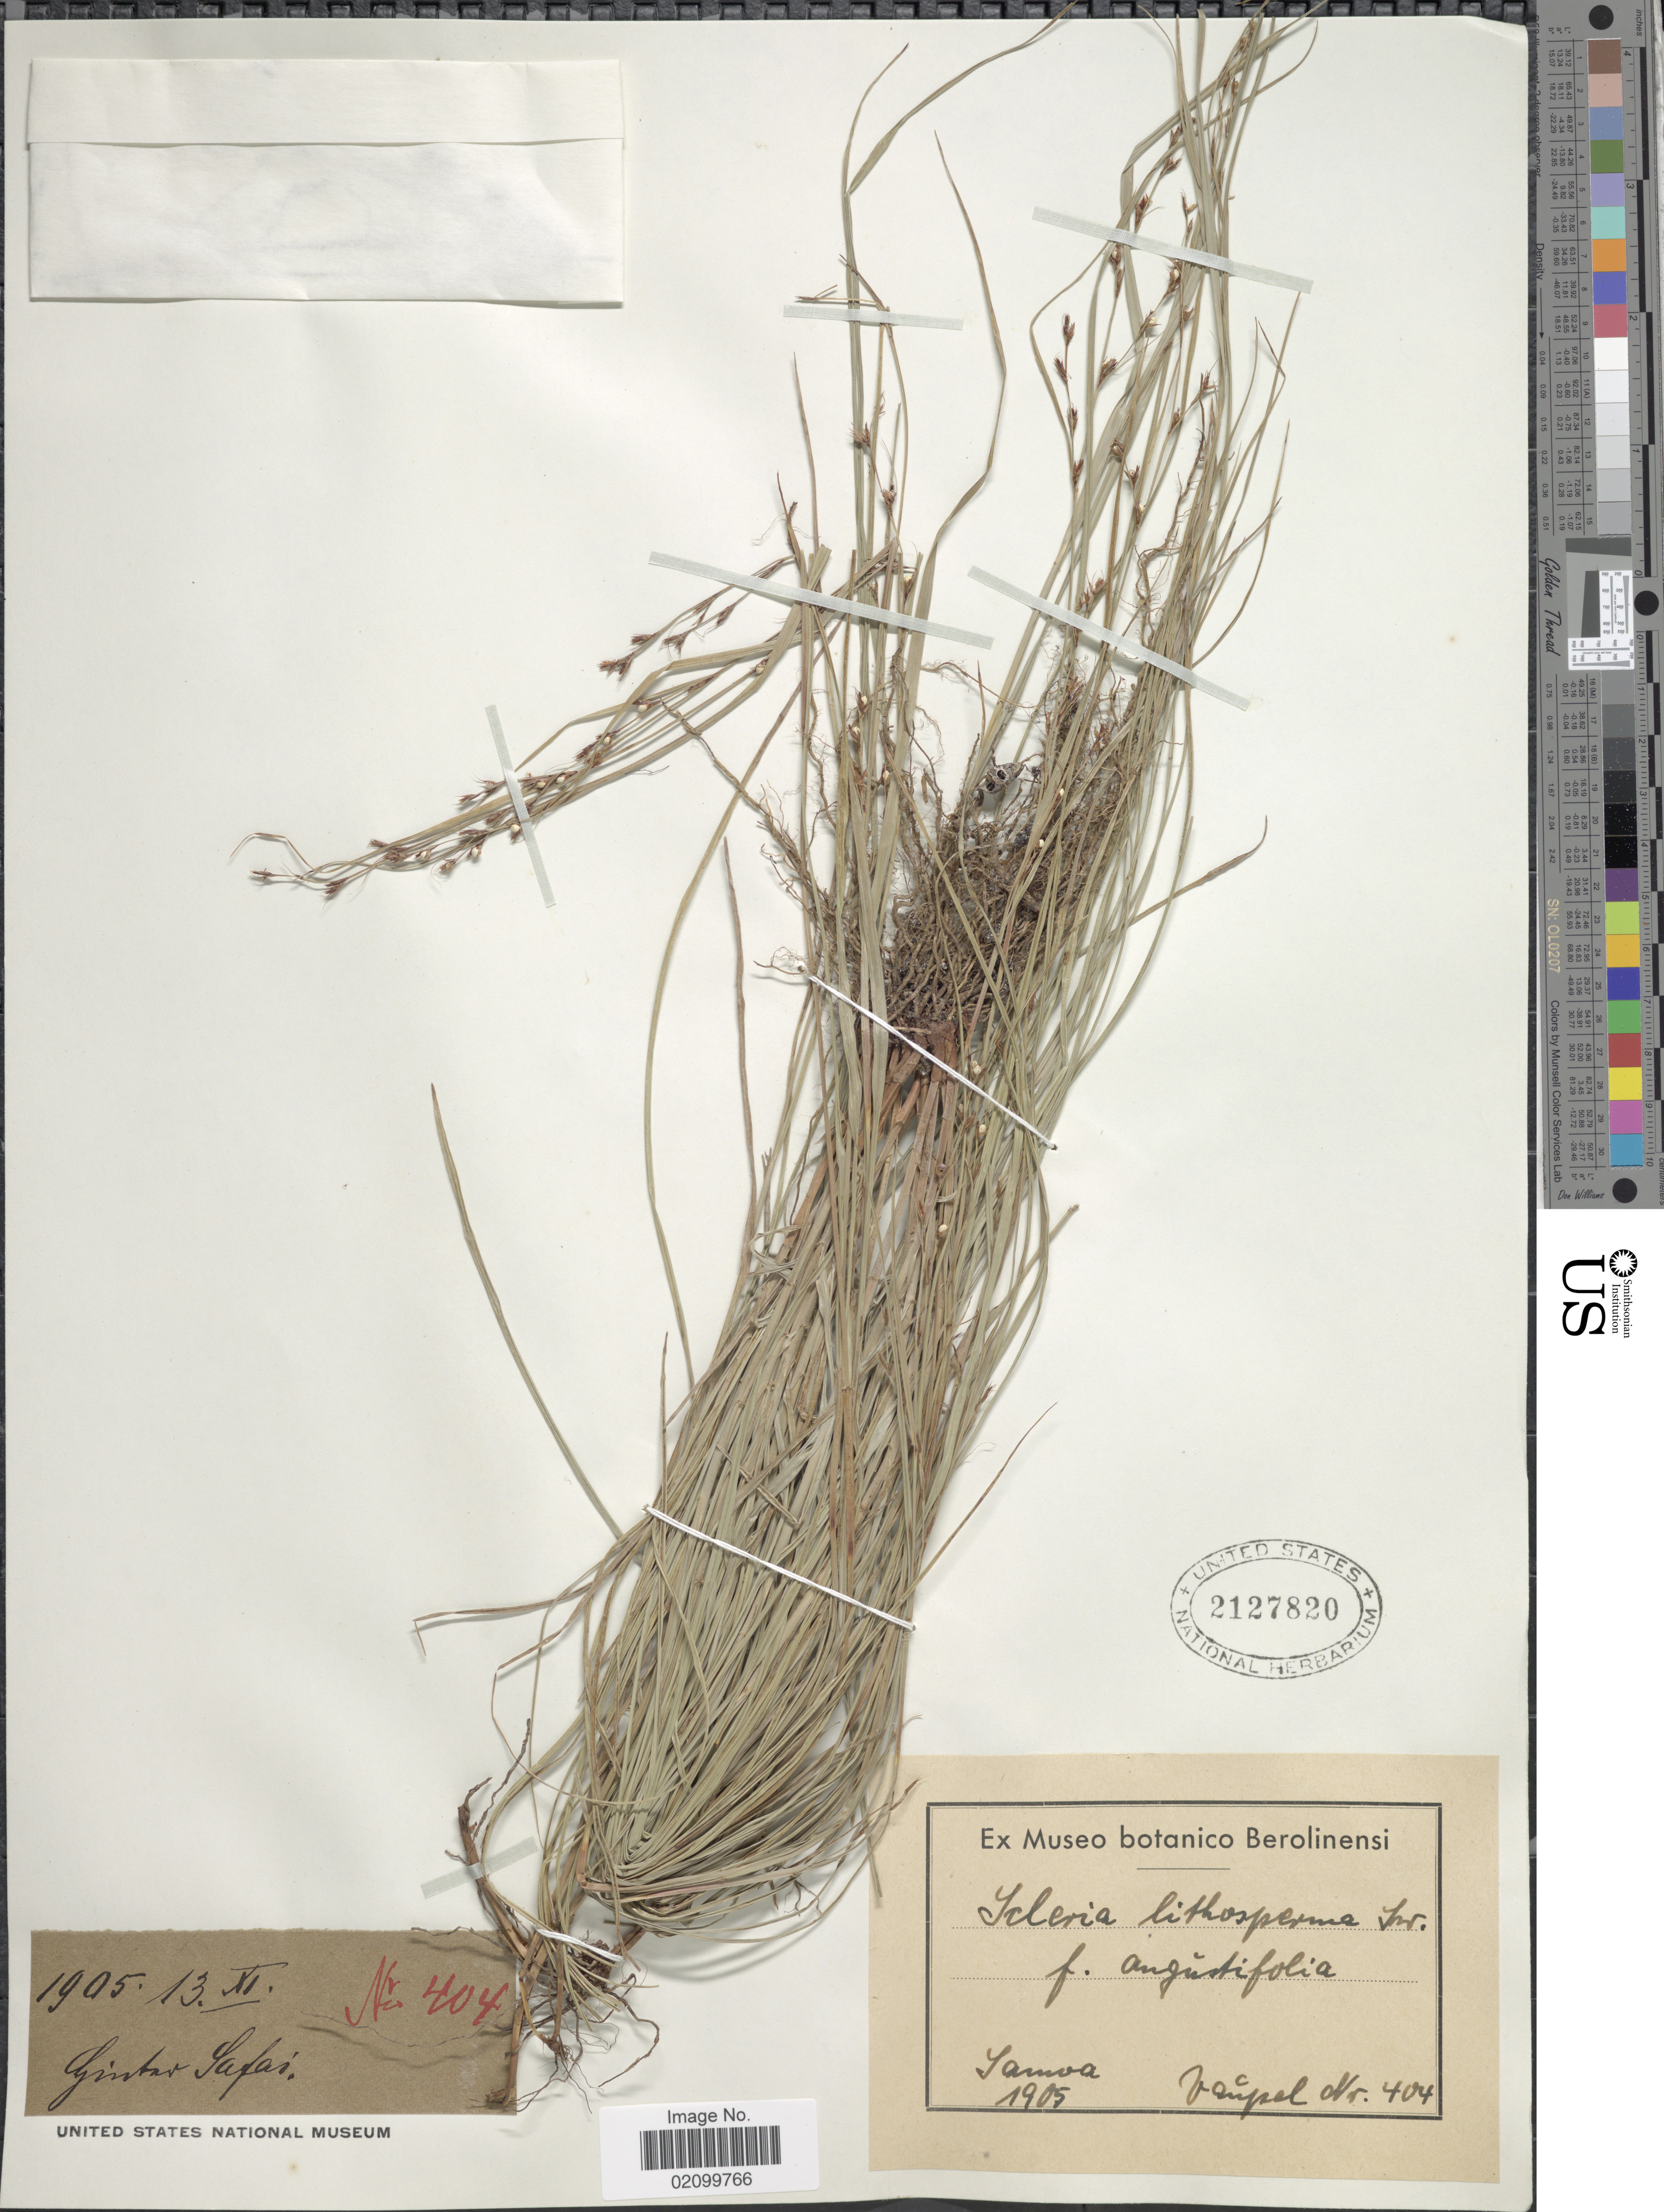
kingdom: Plantae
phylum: Tracheophyta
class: Liliopsida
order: Poales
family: Cyperaceae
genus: Scleria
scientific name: Scleria lithosperma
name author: (L.) Sw.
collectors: F. Vaupel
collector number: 404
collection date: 1905-11-13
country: Samoa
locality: Gintar Safai, Samoa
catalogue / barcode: US 2127820